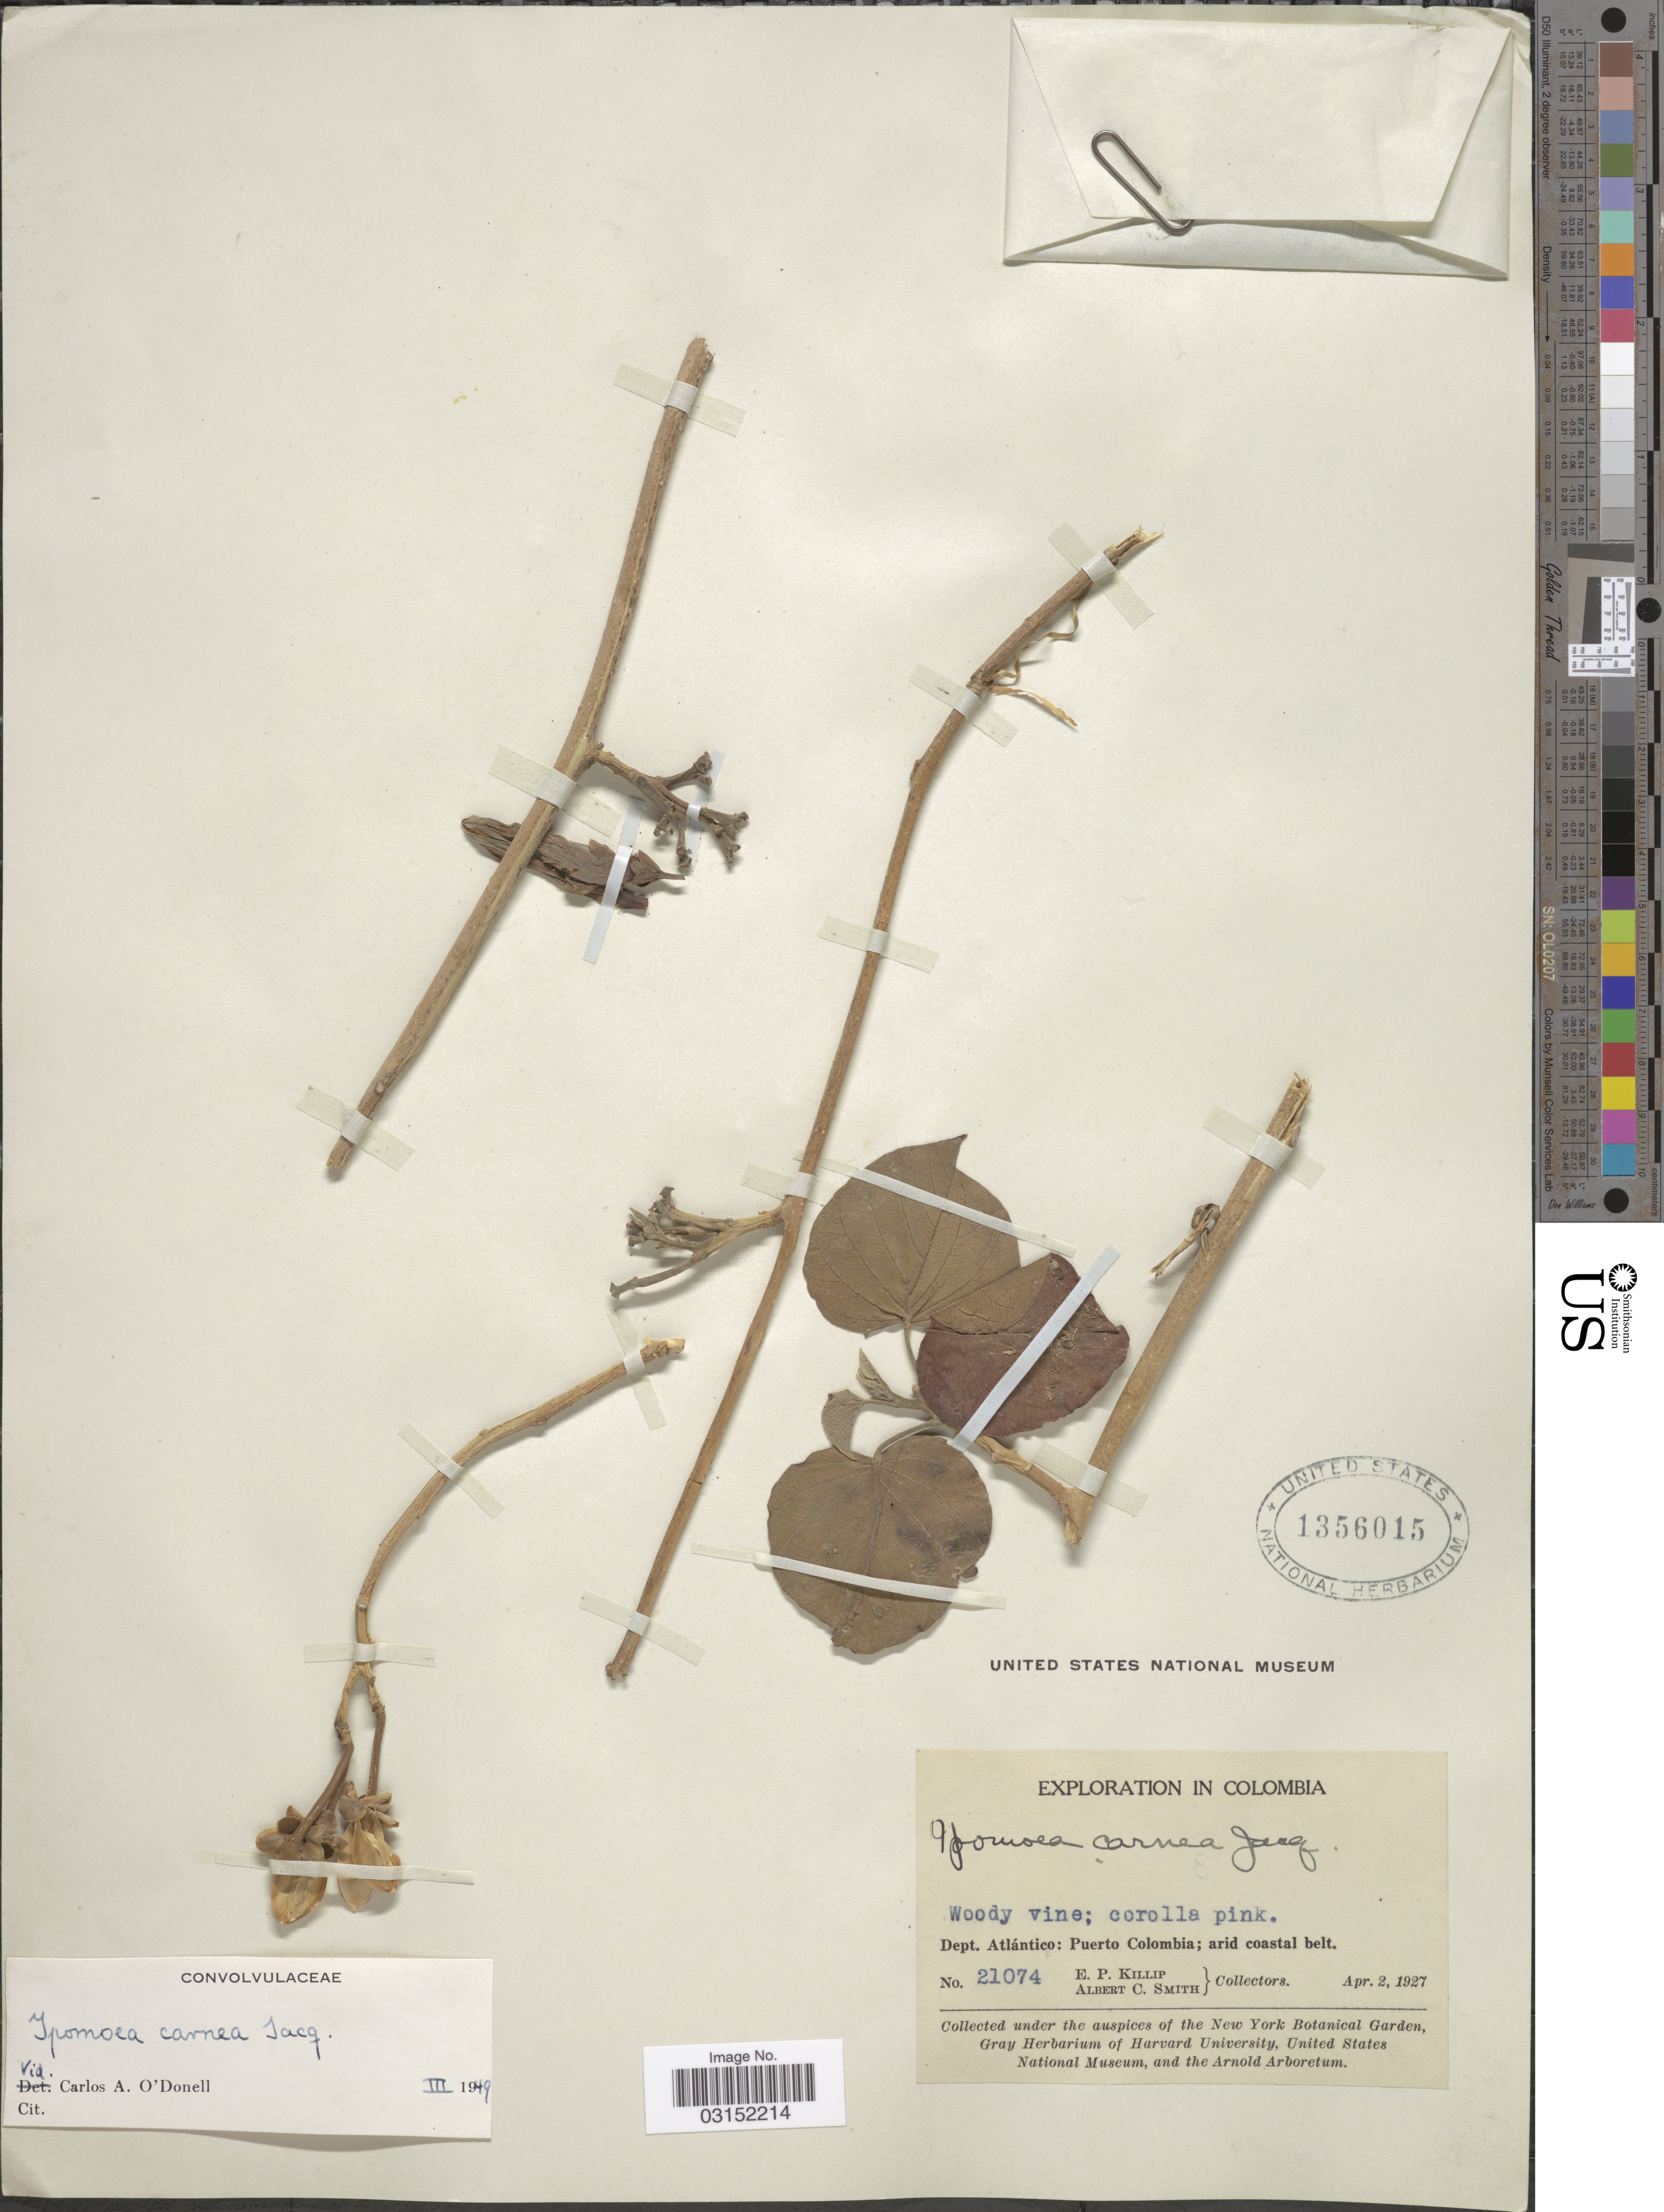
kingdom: Plantae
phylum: Tracheophyta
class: Magnoliopsida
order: Solanales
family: Convolvulaceae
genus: Ipomoea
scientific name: Ipomoea carnea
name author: Jacq.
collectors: E. P. Killip & A. C. Smith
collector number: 21074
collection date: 1927-04-02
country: Colombia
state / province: Atlántico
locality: Dept. Atlántico: Puerto Colombia; arid coastal belt.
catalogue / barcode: US 1356015